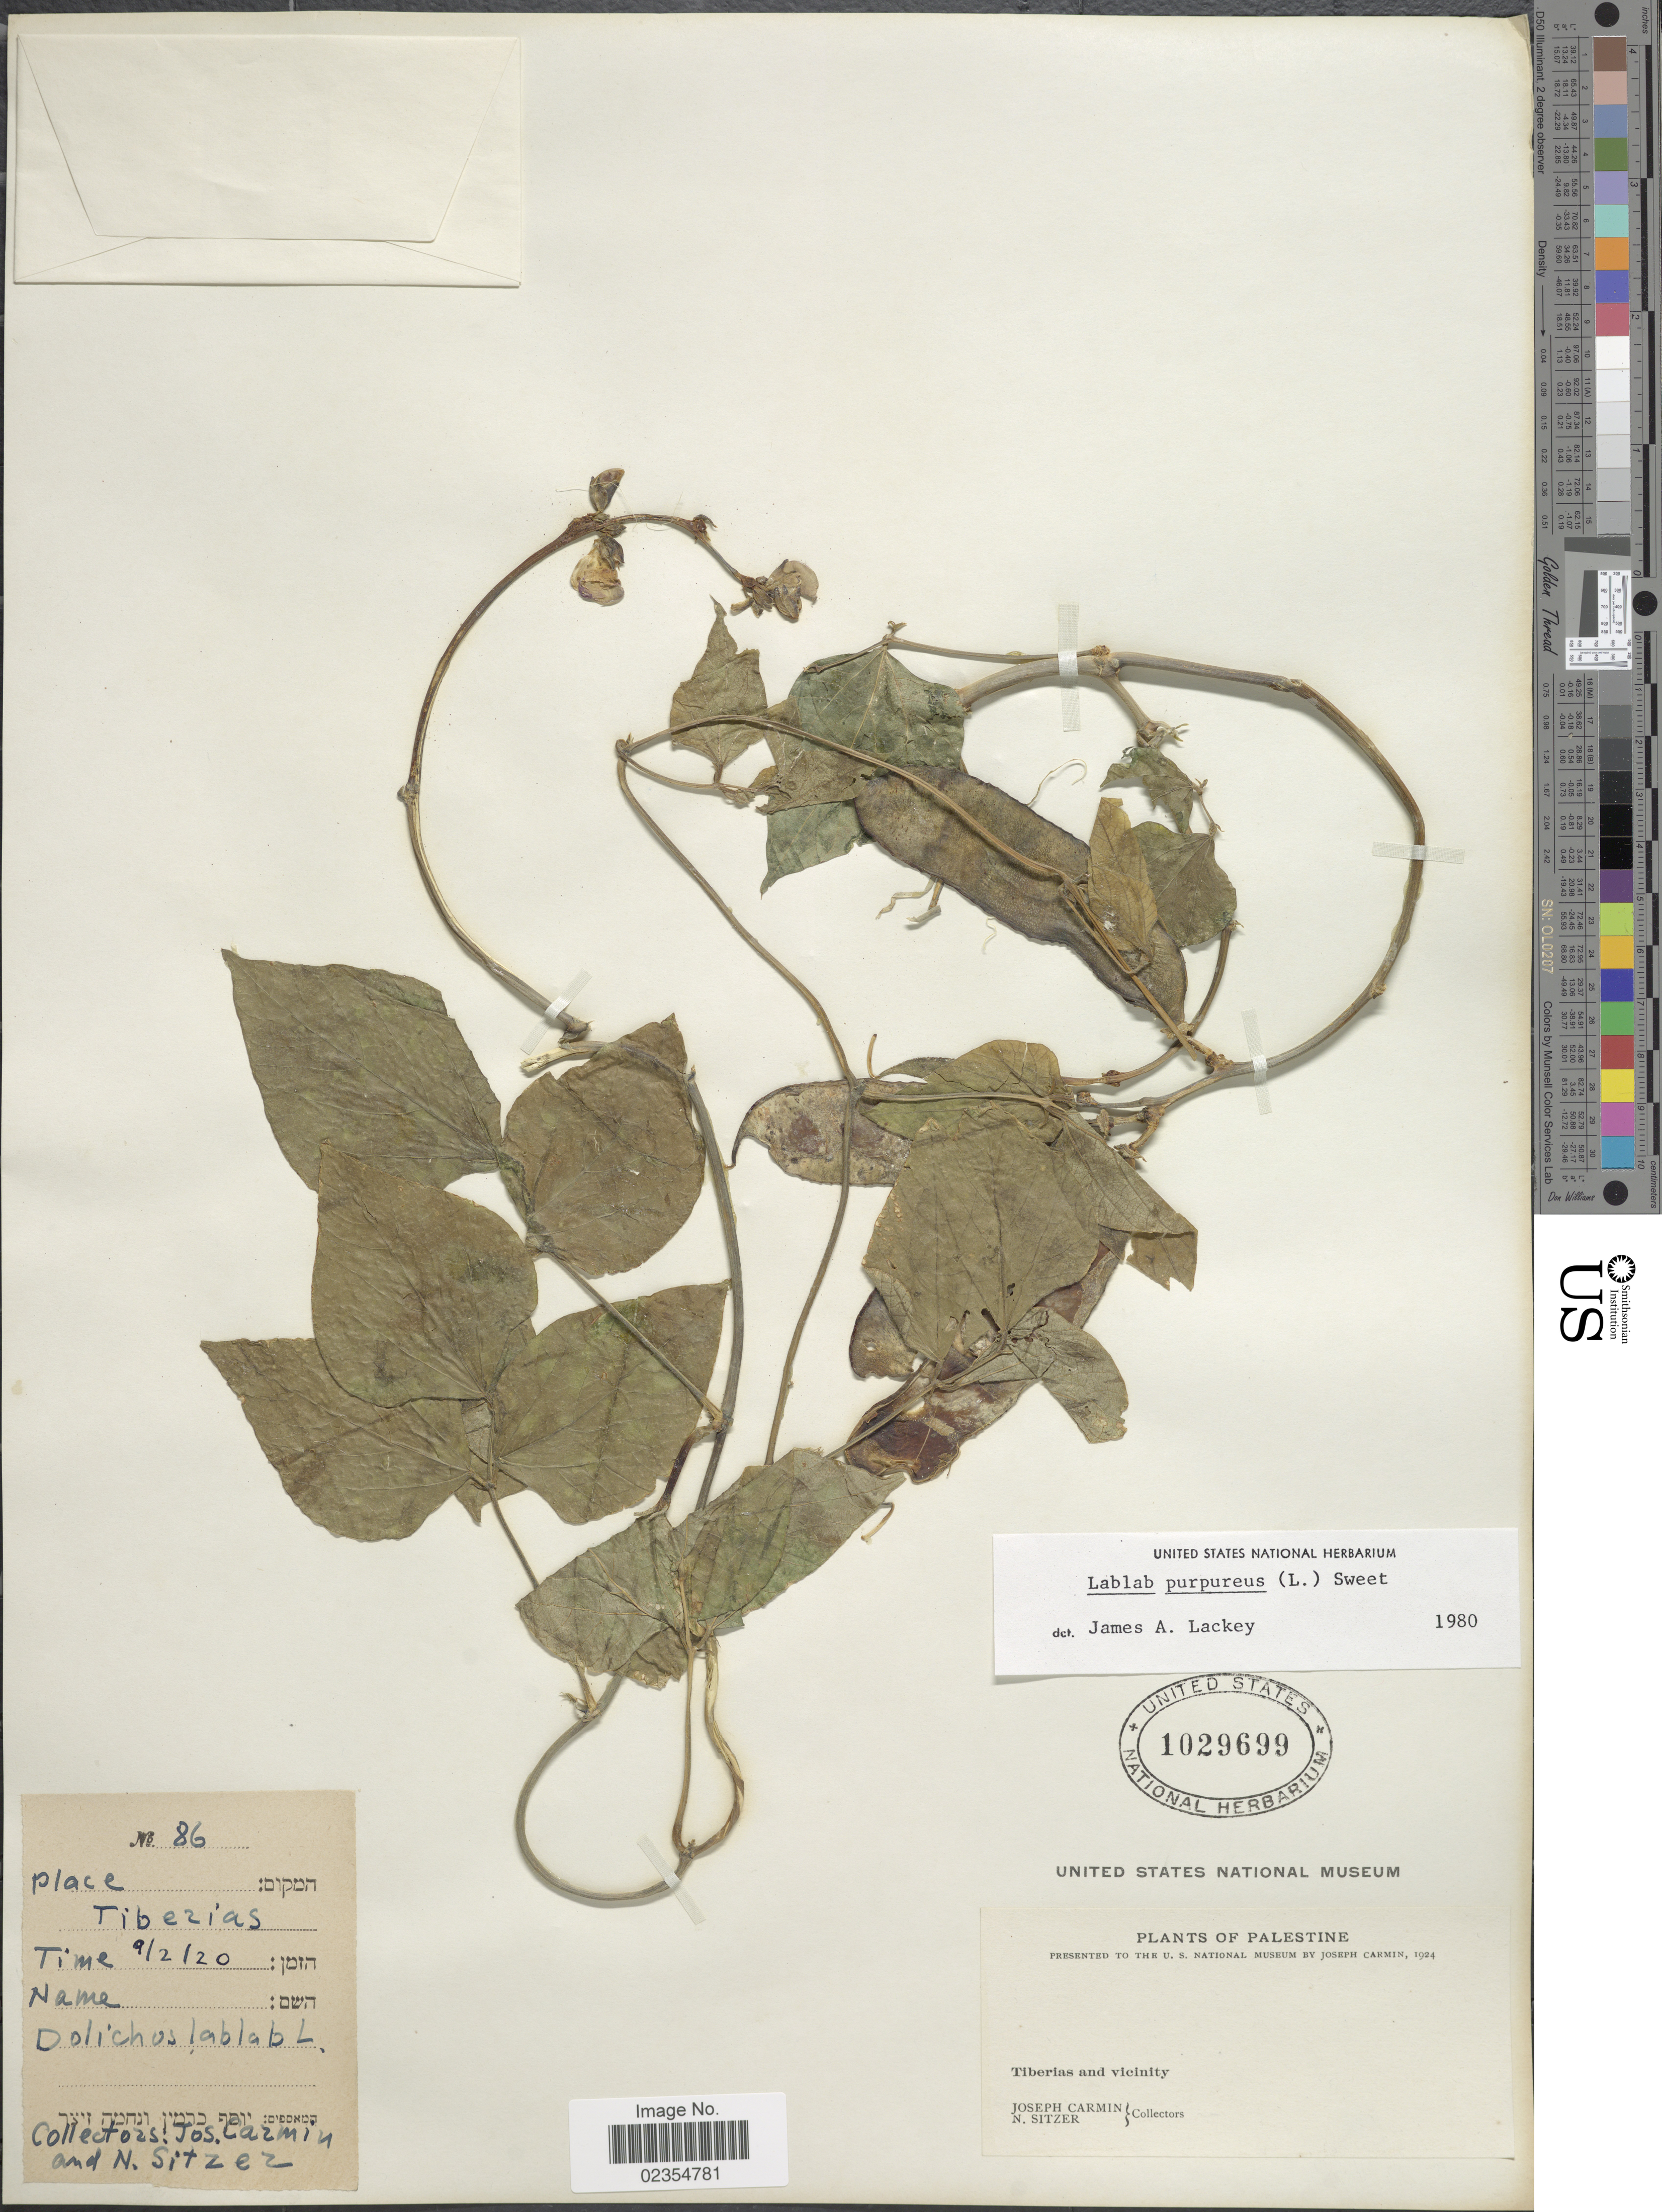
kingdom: Plantae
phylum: Tracheophyta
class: Magnoliopsida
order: Fabales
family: Fabaceae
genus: Lablab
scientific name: Lablab purpureus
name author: (L.) Sweet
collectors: J. Carmin & N. Sitzer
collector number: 86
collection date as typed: Transcribed d/m/y: 9/2/20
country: Israel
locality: Tiberias and vicinity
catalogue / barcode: US 1029699